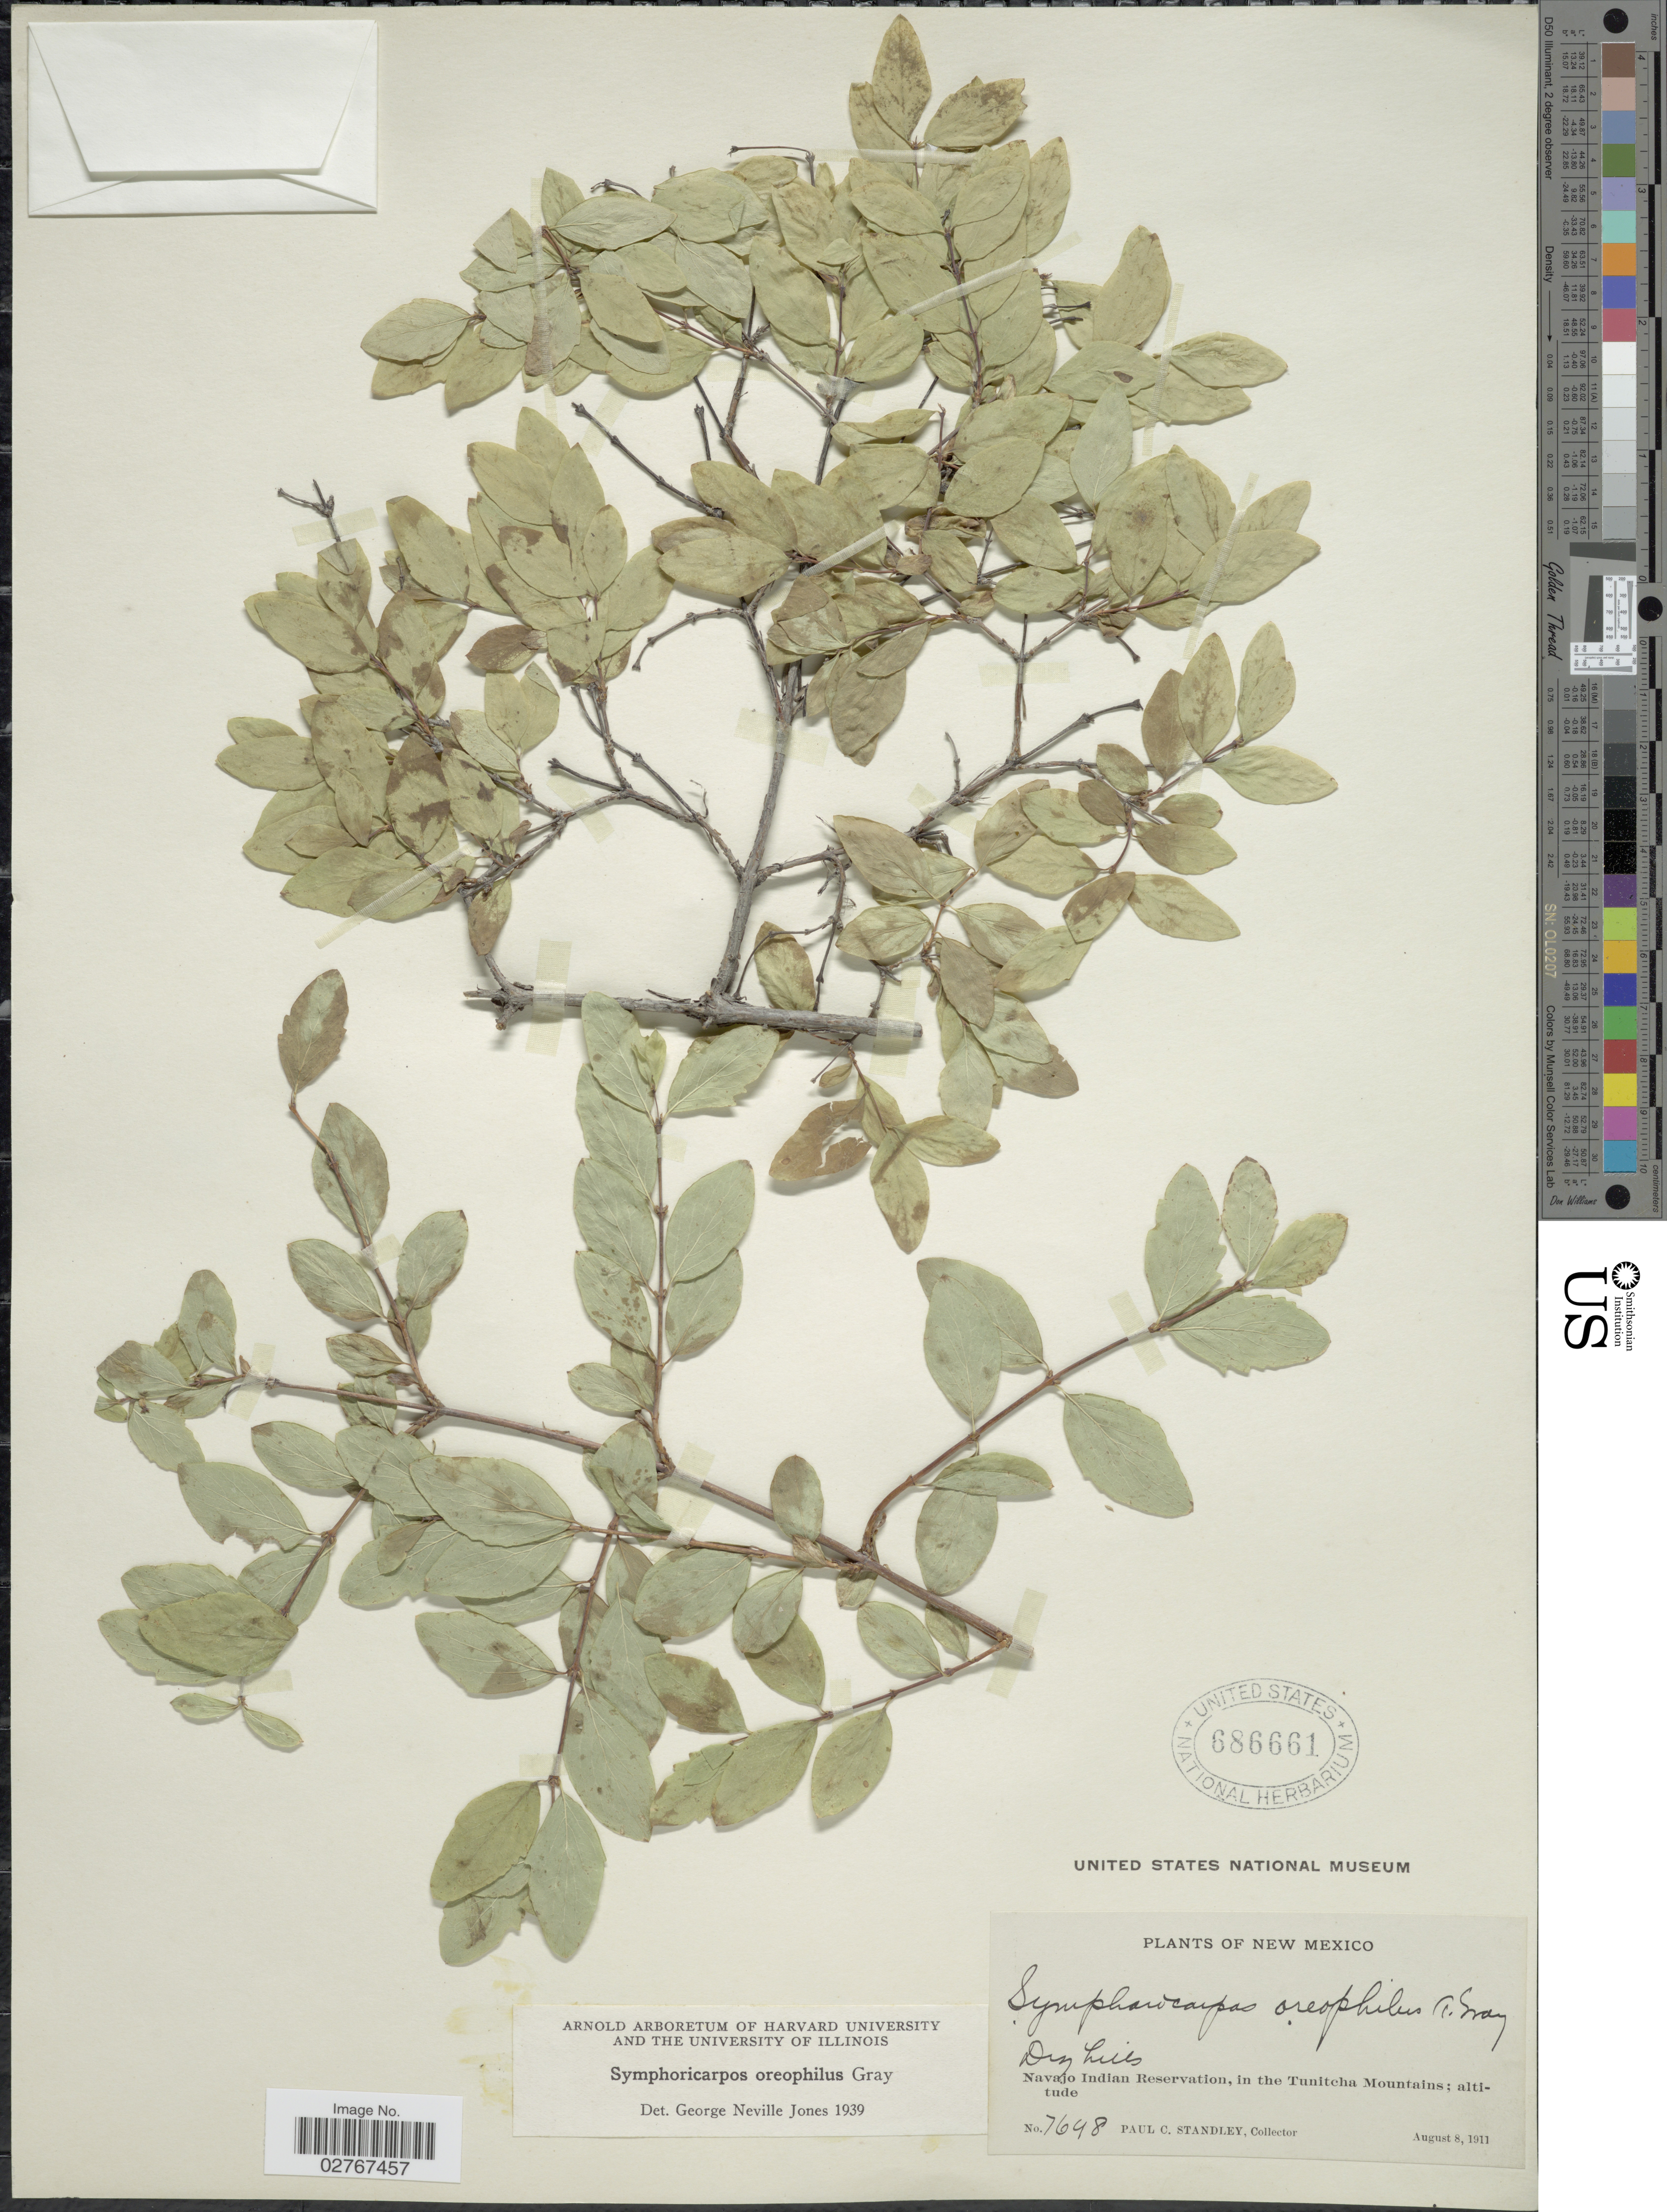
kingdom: Plantae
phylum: Tracheophyta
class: Magnoliopsida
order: Dipsacales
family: Caprifoliaceae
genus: Symphoricarpos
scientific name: Symphoricarpos oreophilus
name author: A. Gray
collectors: P. C. Standley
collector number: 7648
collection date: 1911-08-08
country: United States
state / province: New Mexico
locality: Navajo Indian Reservation, in the Tunitcha Mountains.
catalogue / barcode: US 686661